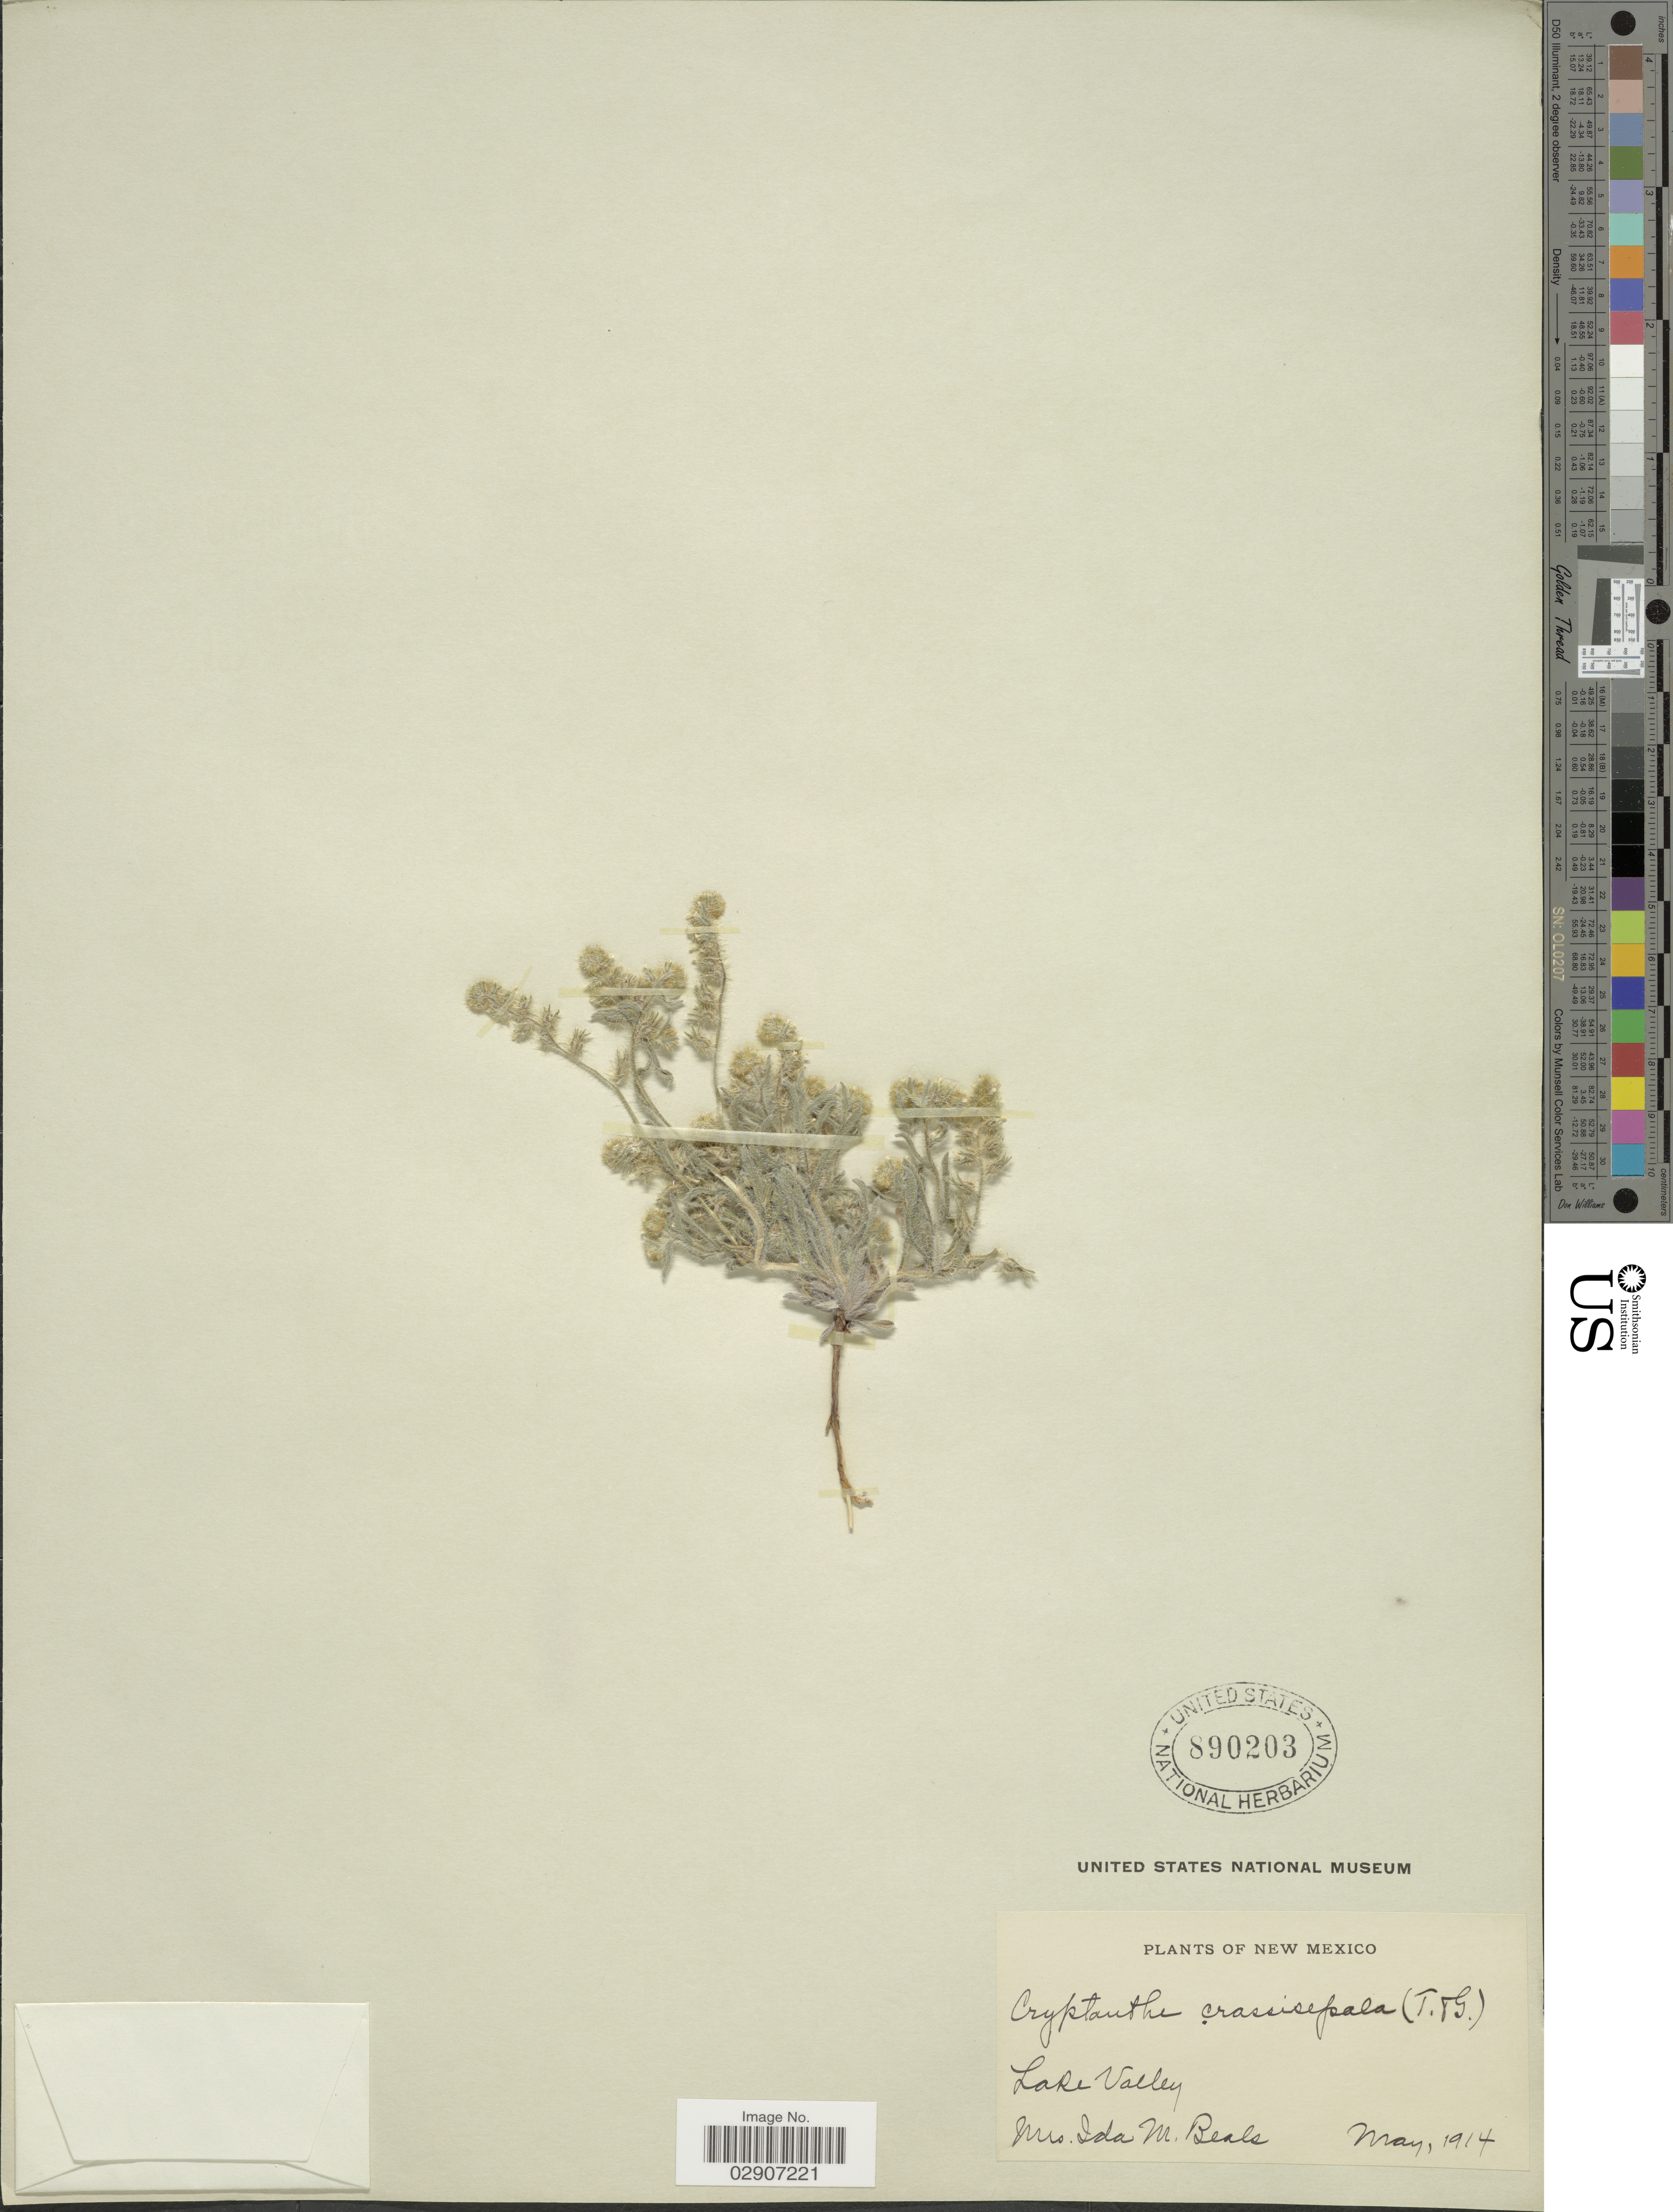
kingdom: Plantae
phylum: Tracheophyta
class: Magnoliopsida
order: Boraginales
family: Boraginaceae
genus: Cryptantha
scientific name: Cryptantha crassisepala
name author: (Torr. & A. Gray) Greene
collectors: I. M. Beals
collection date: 1914-05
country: United States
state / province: New Mexico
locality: Lake Valley.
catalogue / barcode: US 890203